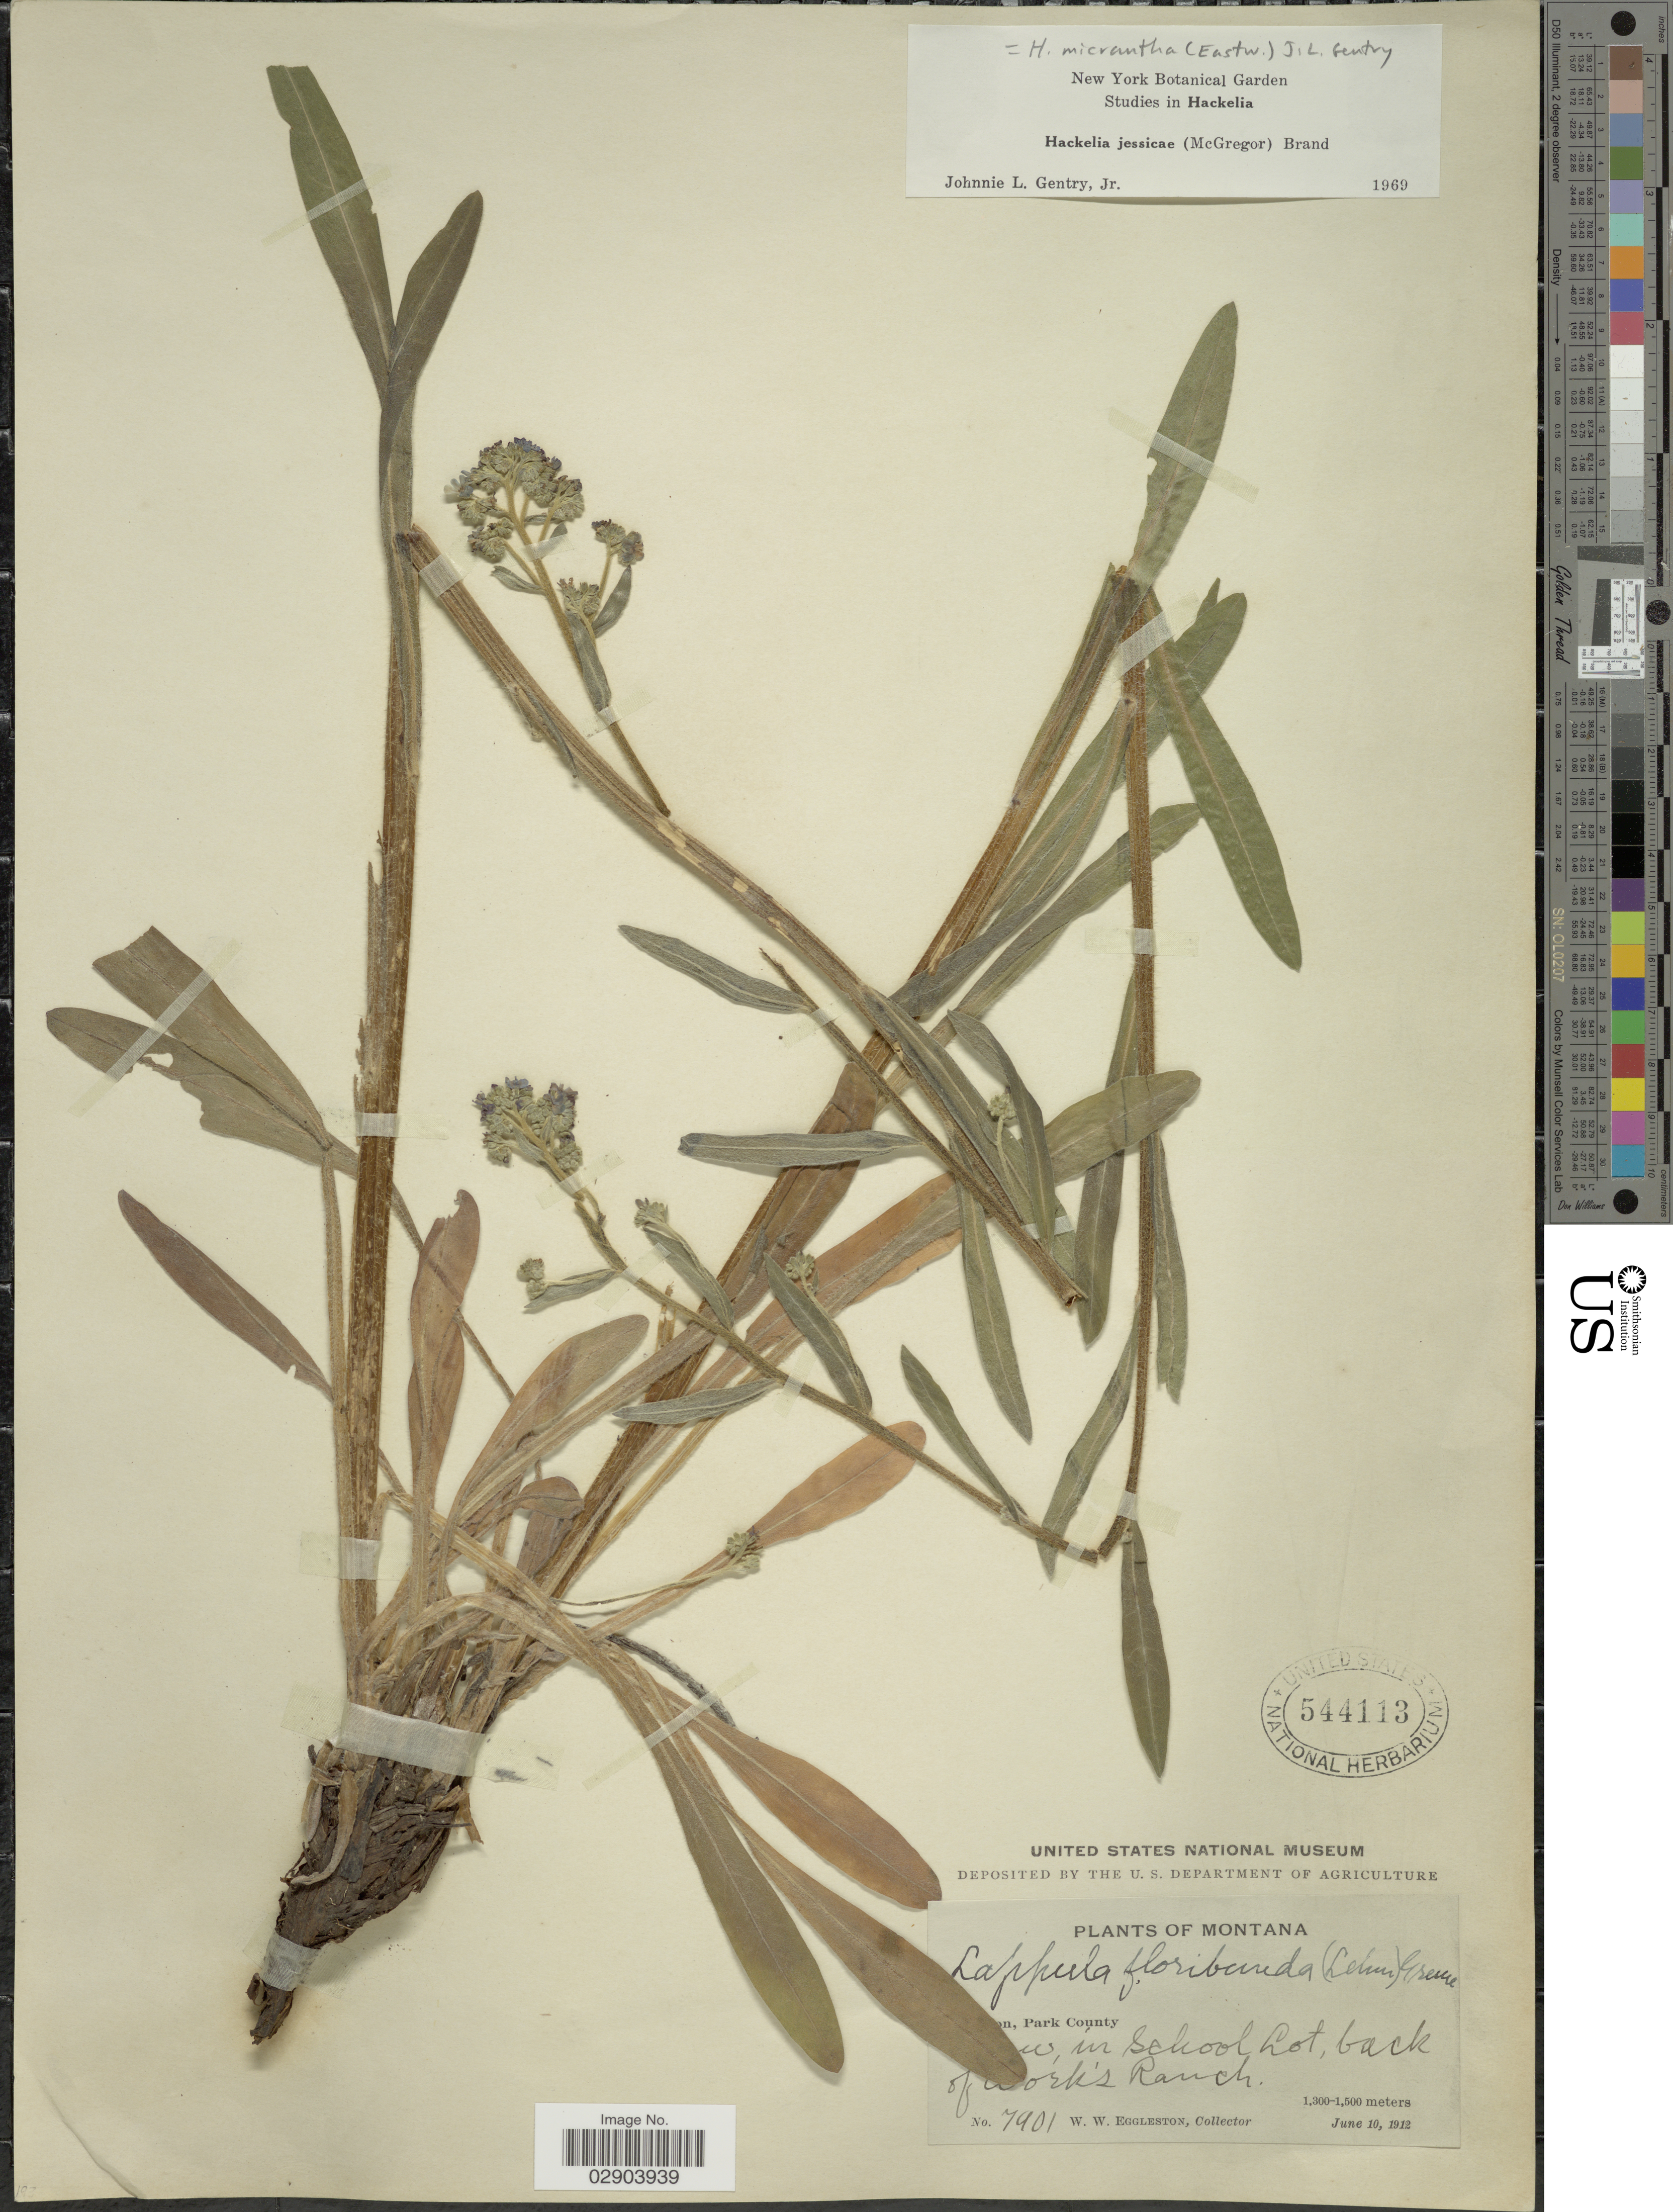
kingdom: Plantae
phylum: Tracheophyta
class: Magnoliopsida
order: Boraginales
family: Boraginaceae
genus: Hackelia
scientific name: Hackelia micrantha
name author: (Eastw.) J.L. Gentry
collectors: W. W. Eggleston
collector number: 7901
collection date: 1912-06-10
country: United States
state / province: Montana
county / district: Park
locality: [illegible text]n, Park County, [illegible text]w, in school lot, back of Work's Ranch.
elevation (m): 1300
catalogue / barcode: US 544113